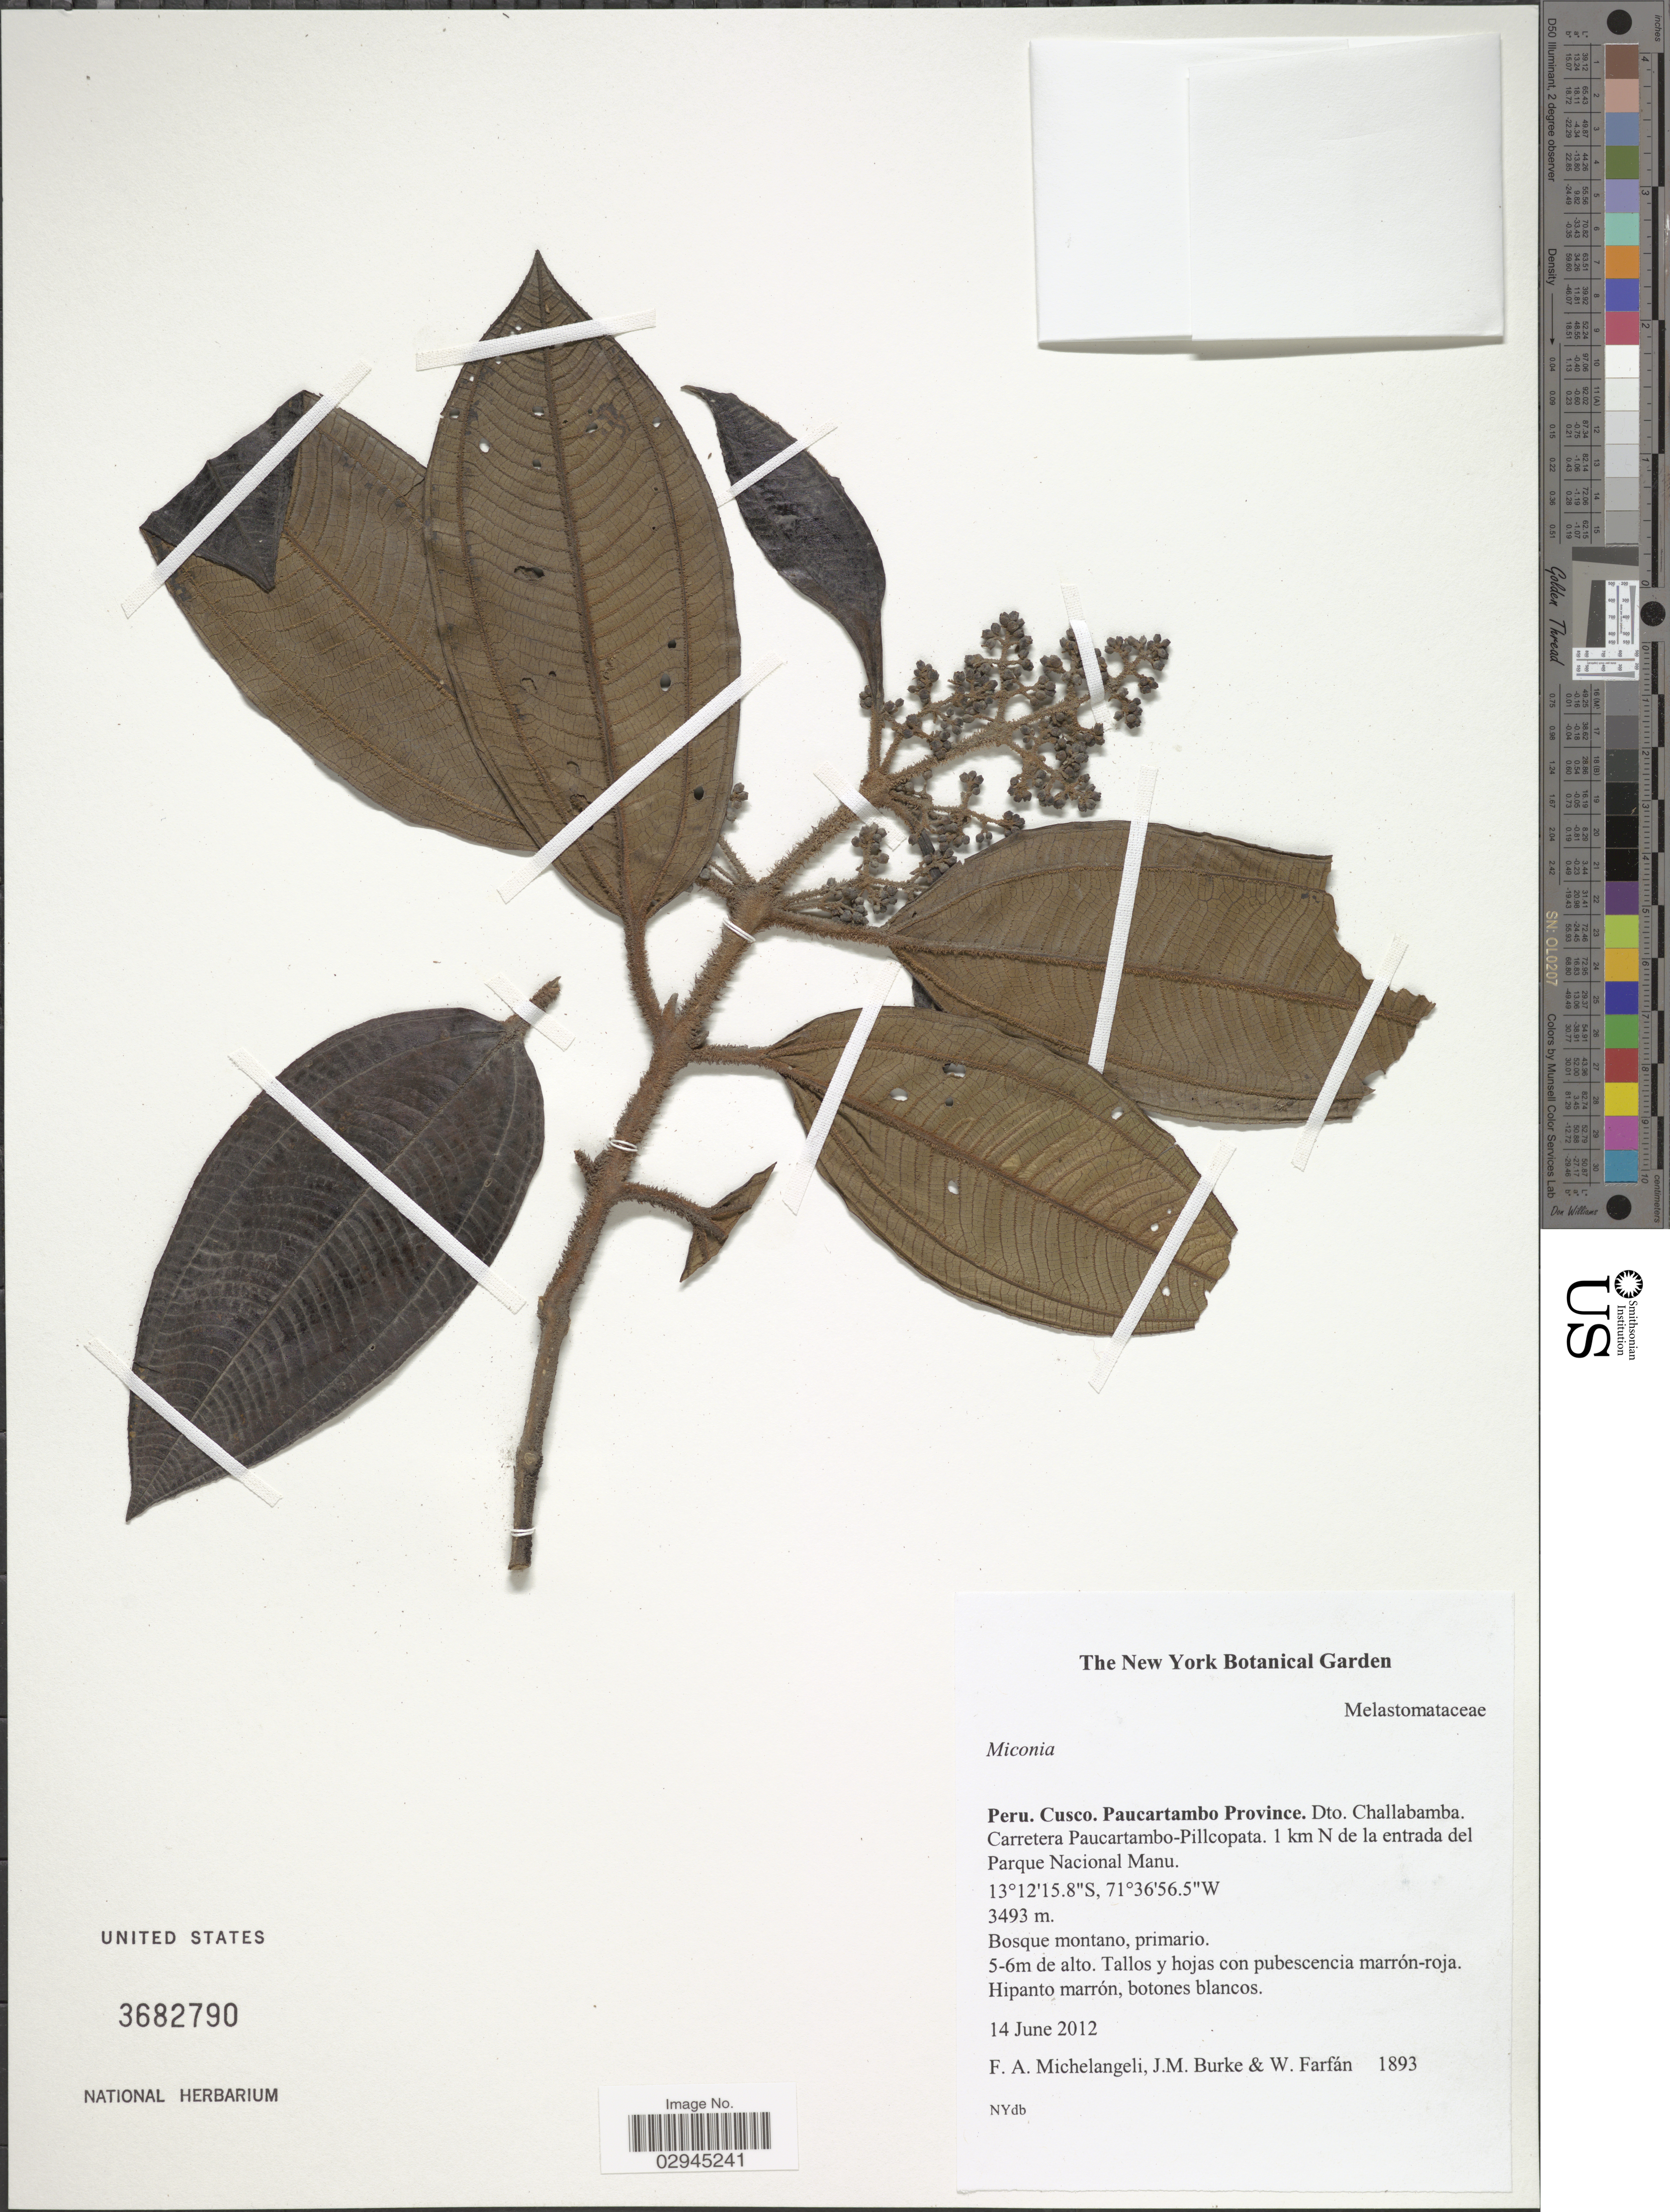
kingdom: Plantae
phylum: Tracheophyta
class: Magnoliopsida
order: Myrtales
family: Melastomataceae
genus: Miconia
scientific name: Miconia sp.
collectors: F. A. Michelangeli, Jac. M. Burke & W. Farfán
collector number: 1893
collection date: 2012-06-14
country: Peru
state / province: Cusco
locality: Paucartambo Province. Dto. Challabamba. Carretera Paucartambo-Pillcopata. 1 km N de la entrada del Parque Nacional Manu.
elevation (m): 3493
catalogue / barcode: US 3682790